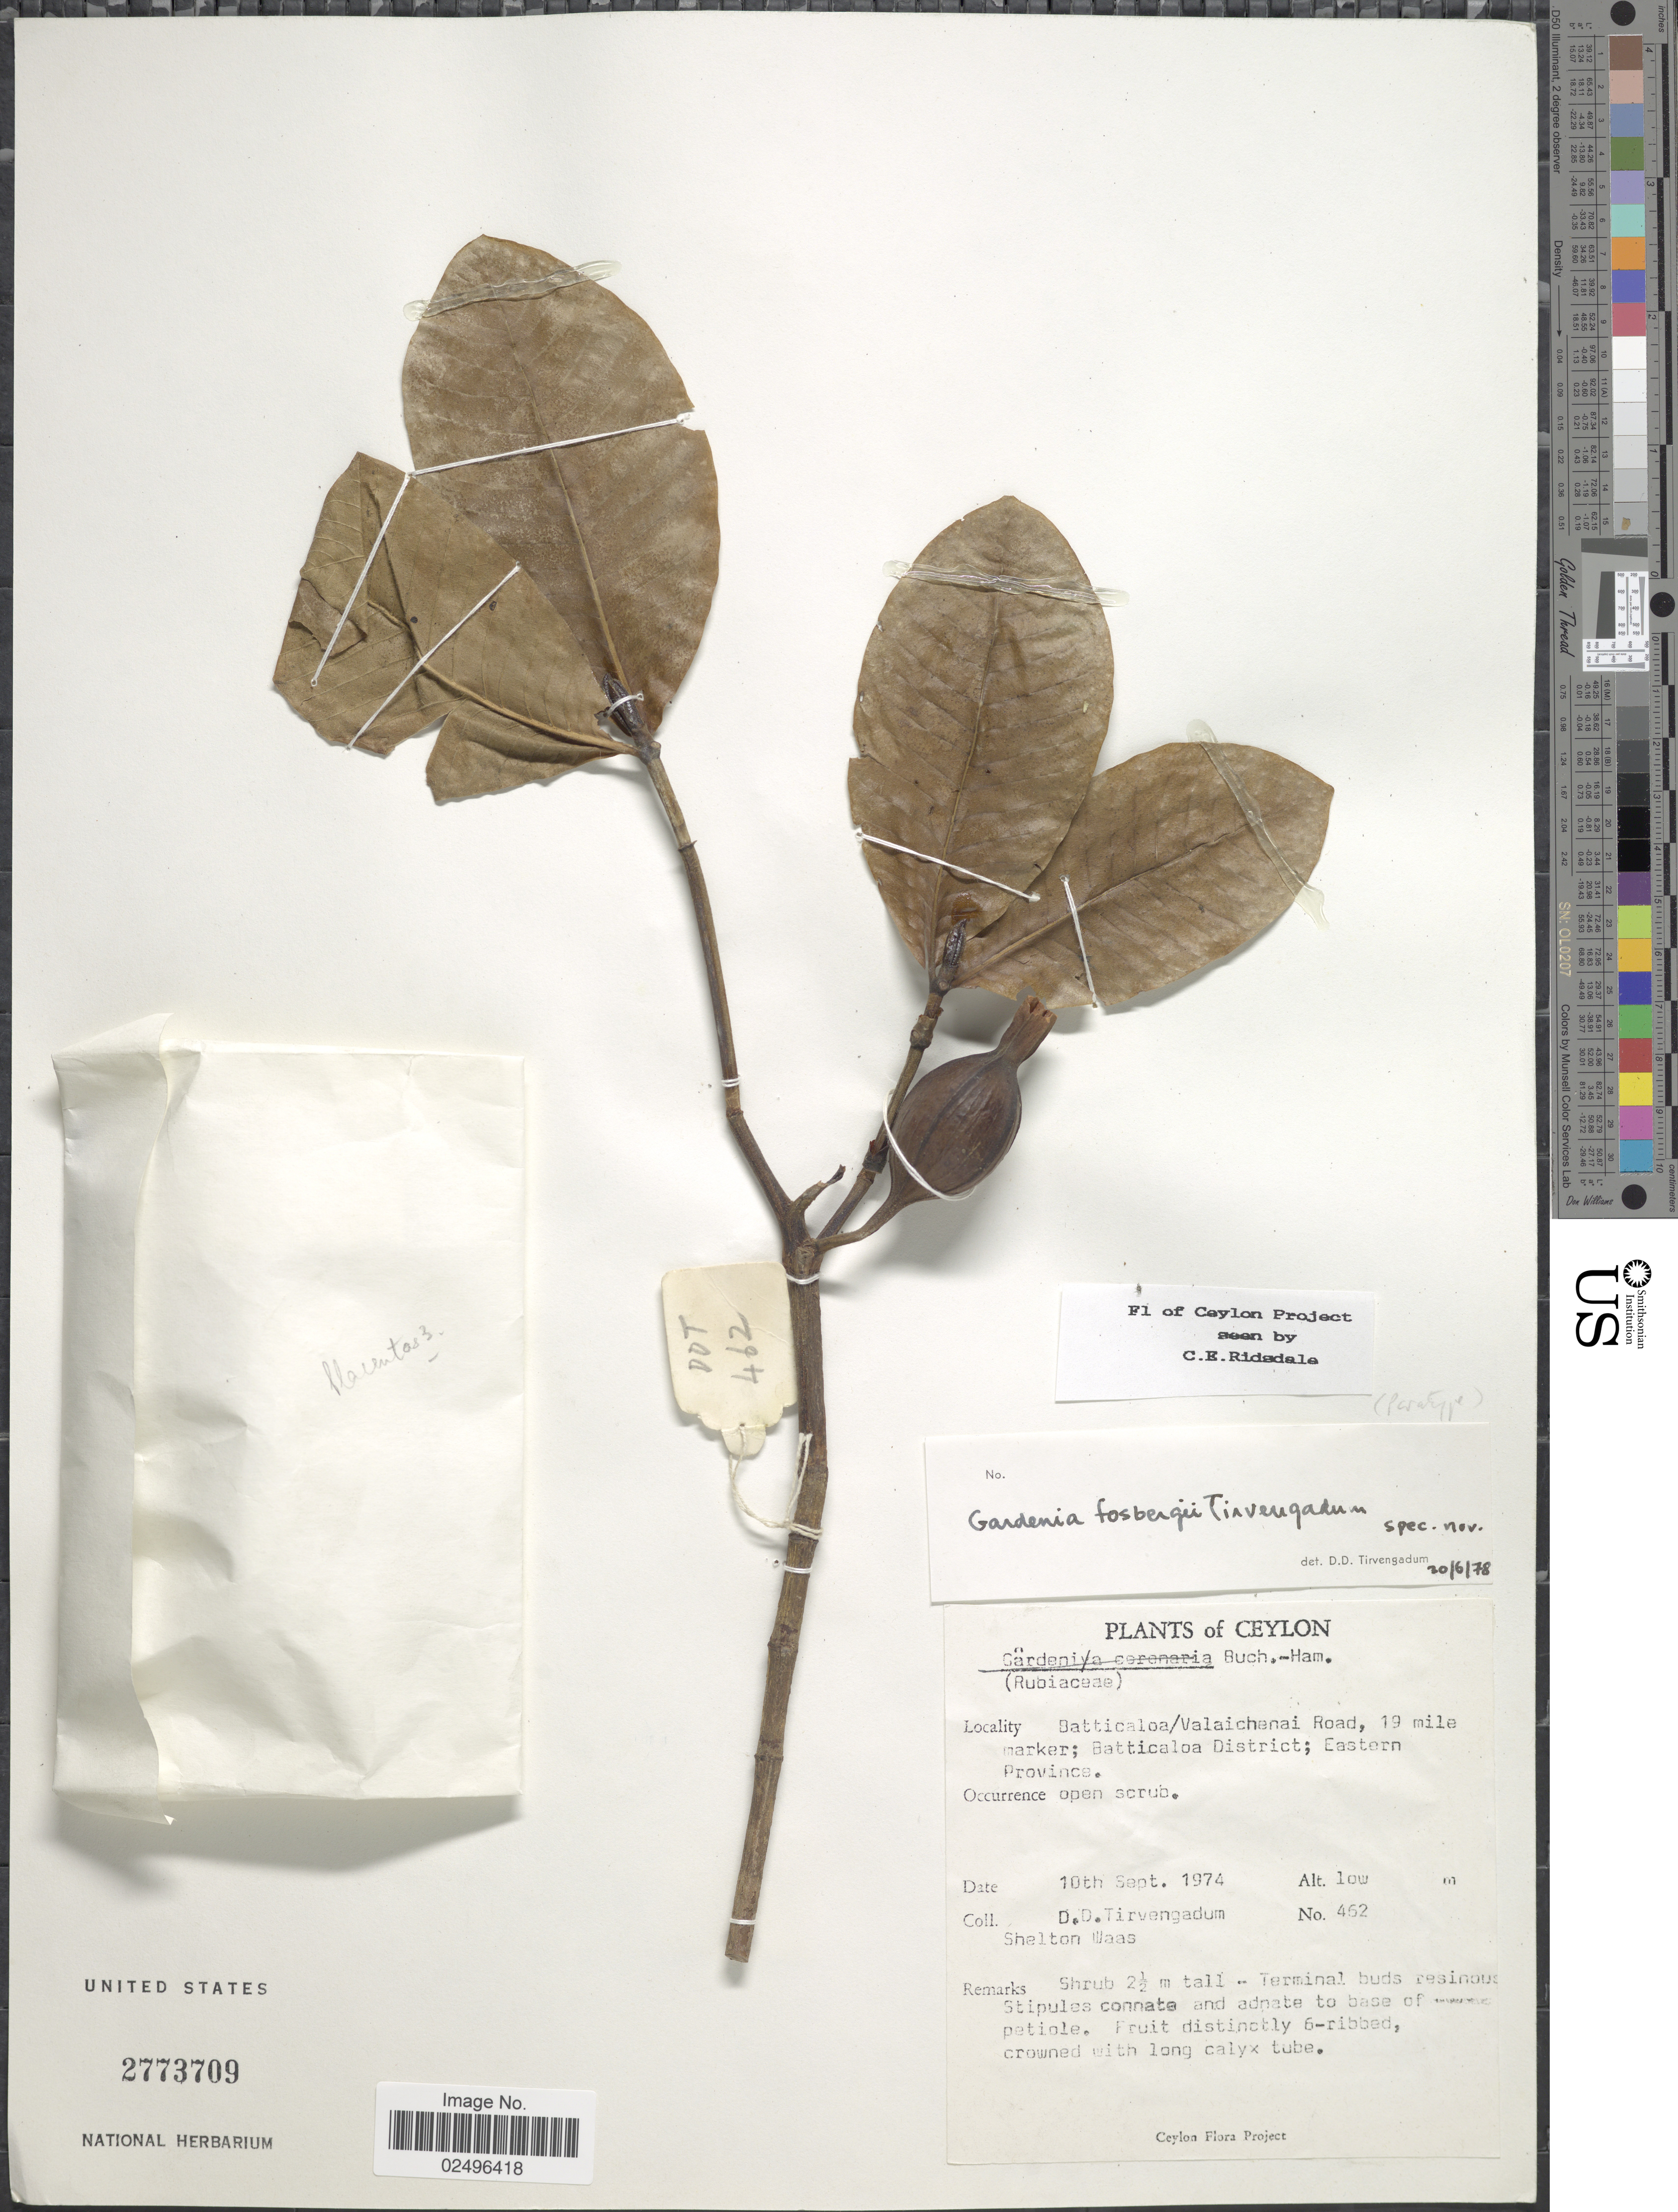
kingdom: Plantae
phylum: Tracheophyta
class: Magnoliopsida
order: Gentianales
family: Rubiaceae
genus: Gardenia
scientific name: Gardenia fosbergii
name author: Tirveng.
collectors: D. Tirvengadum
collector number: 462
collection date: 1974-09-10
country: Sri Lanka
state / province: Eastern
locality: Batticaloa/Valaichanai Road, 19 mile marker, Batticaloa District, Eastern Province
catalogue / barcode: US 2773709